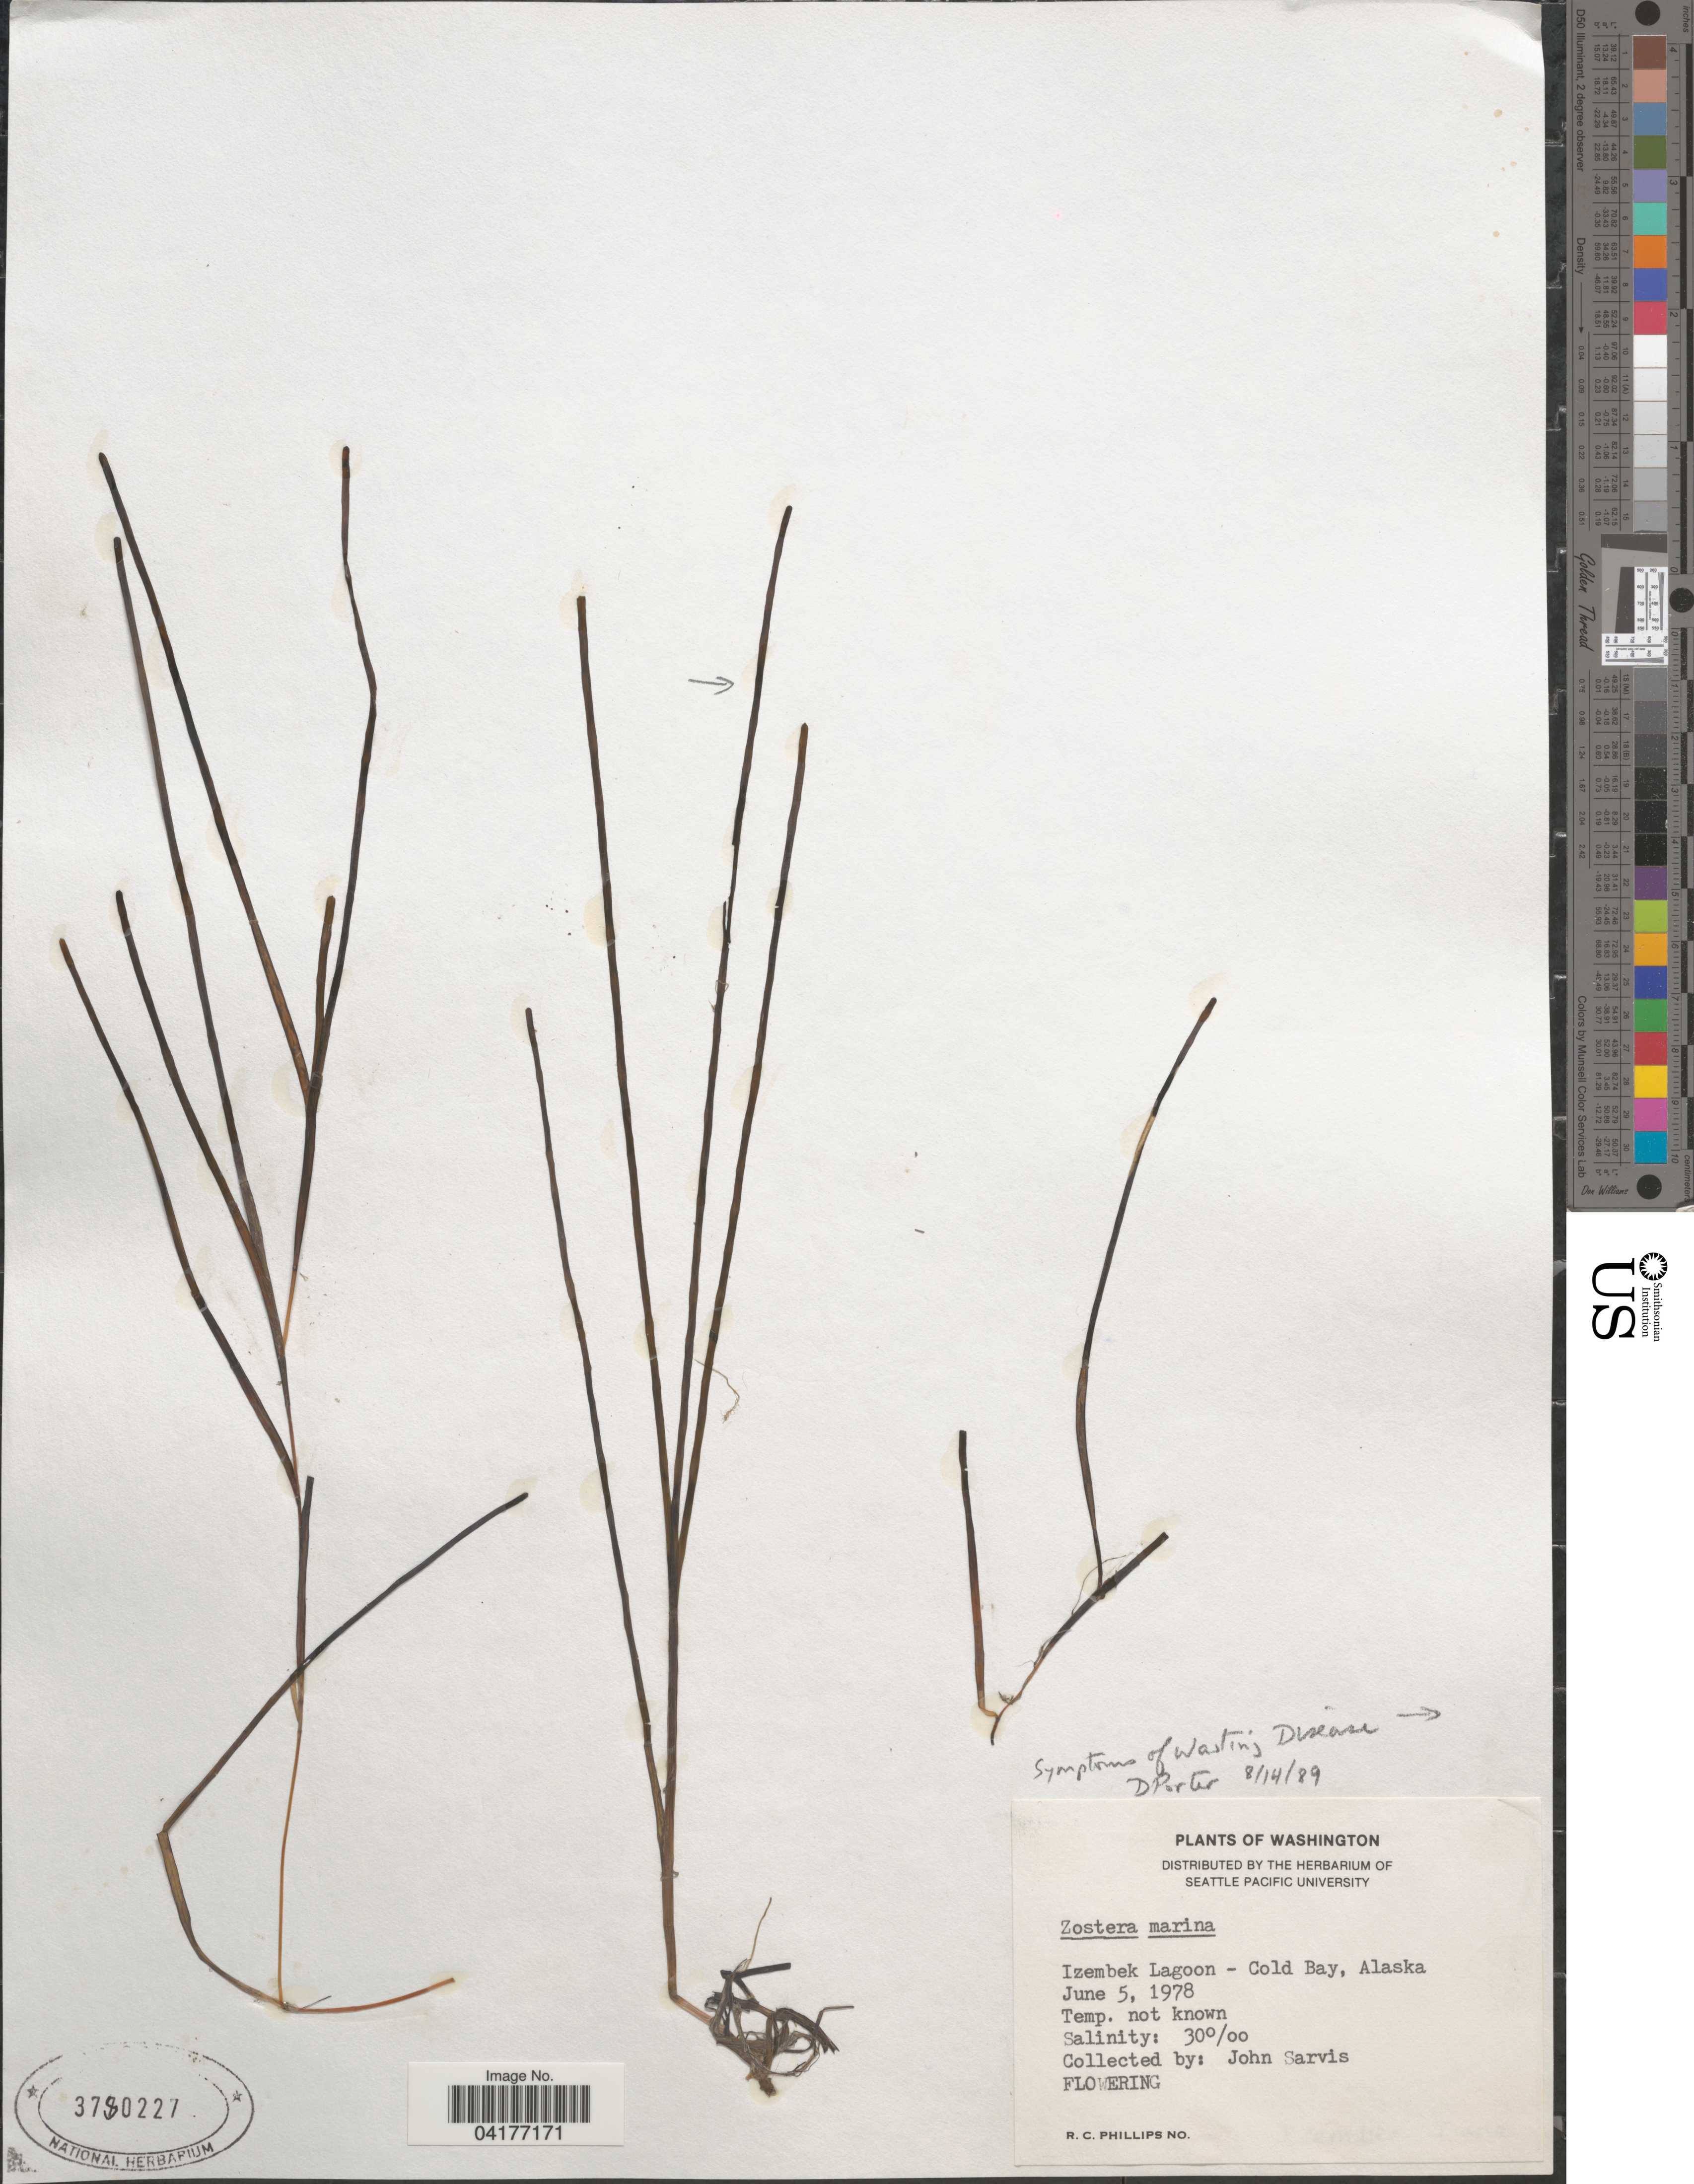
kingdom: Plantae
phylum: Tracheophyta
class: Liliopsida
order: Alismatales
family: Zosteraceae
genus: Zostera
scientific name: Zostera marina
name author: L.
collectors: J. Sarvis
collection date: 1978-06-05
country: United States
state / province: Alaska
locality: Izembek Lagoon - Cold Bay.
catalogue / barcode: US 3780227